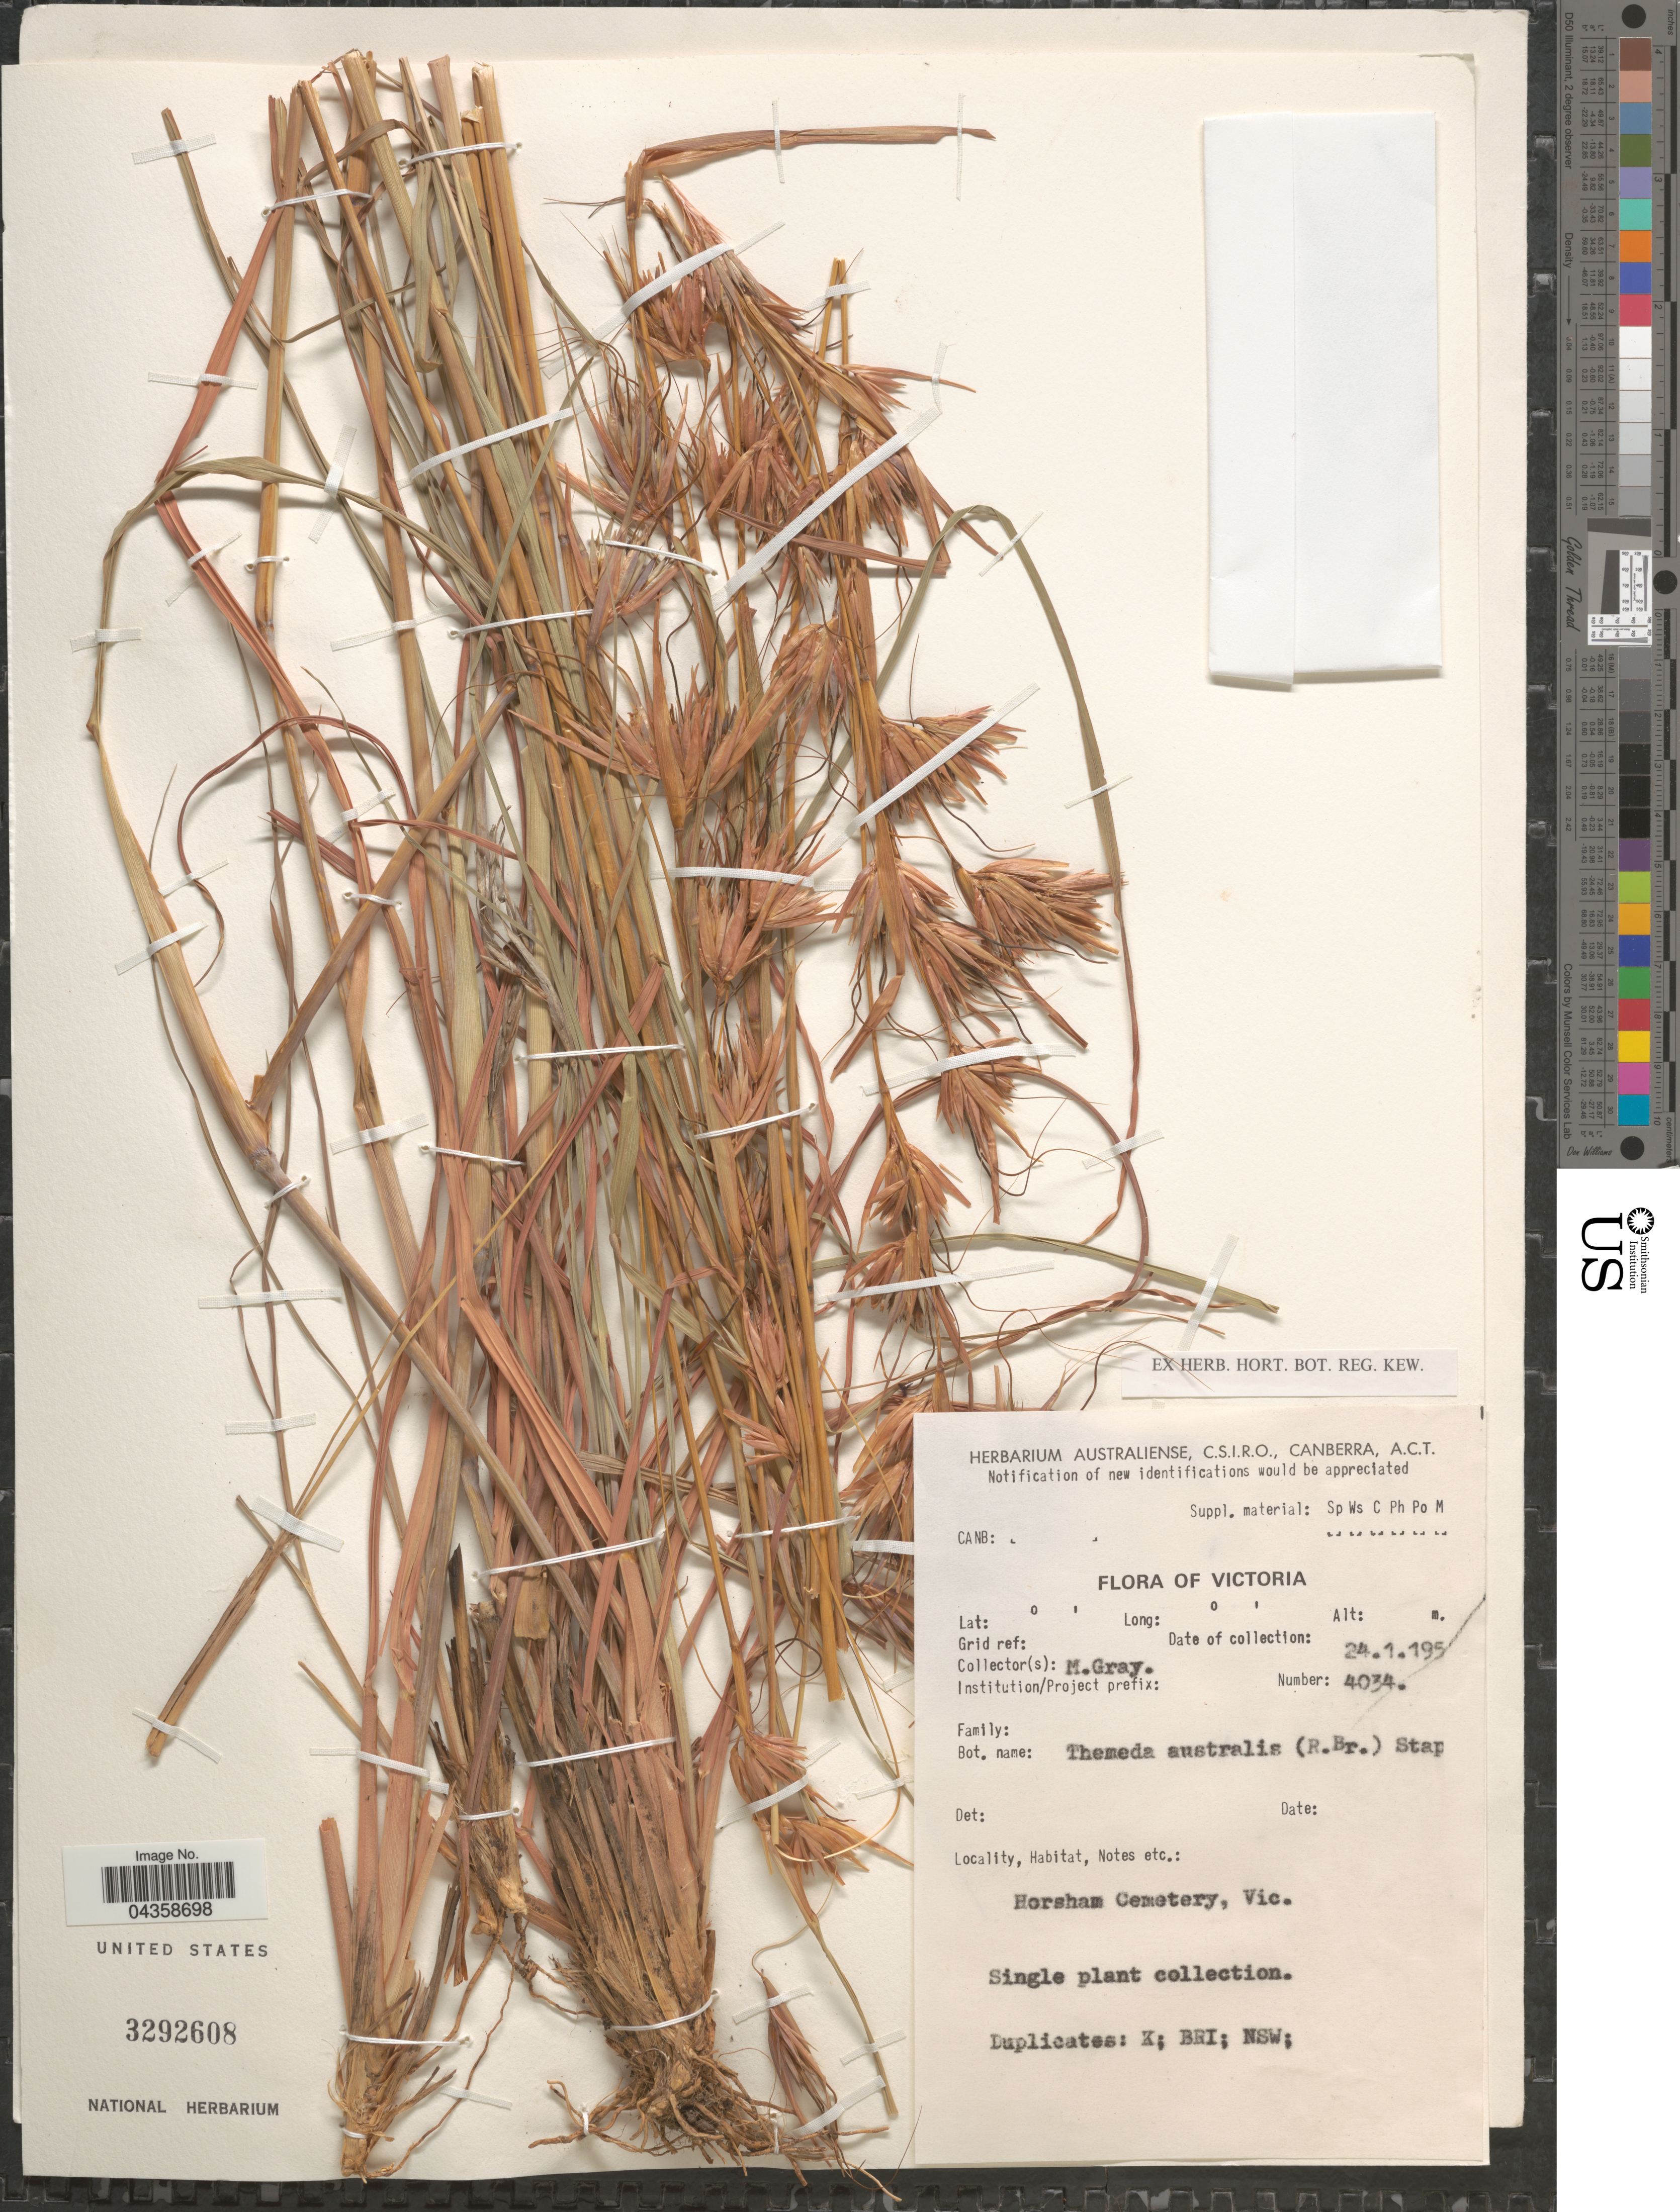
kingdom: Plantae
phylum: Tracheophyta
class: Liliopsida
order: Poales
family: Poaceae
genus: Themeda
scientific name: Themeda triandra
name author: Forssk.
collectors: M. Gray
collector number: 4034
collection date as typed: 24.1.195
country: Australia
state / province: Victoria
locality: Victoria. Horsham Cemetery, Vic.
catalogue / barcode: US 3292608